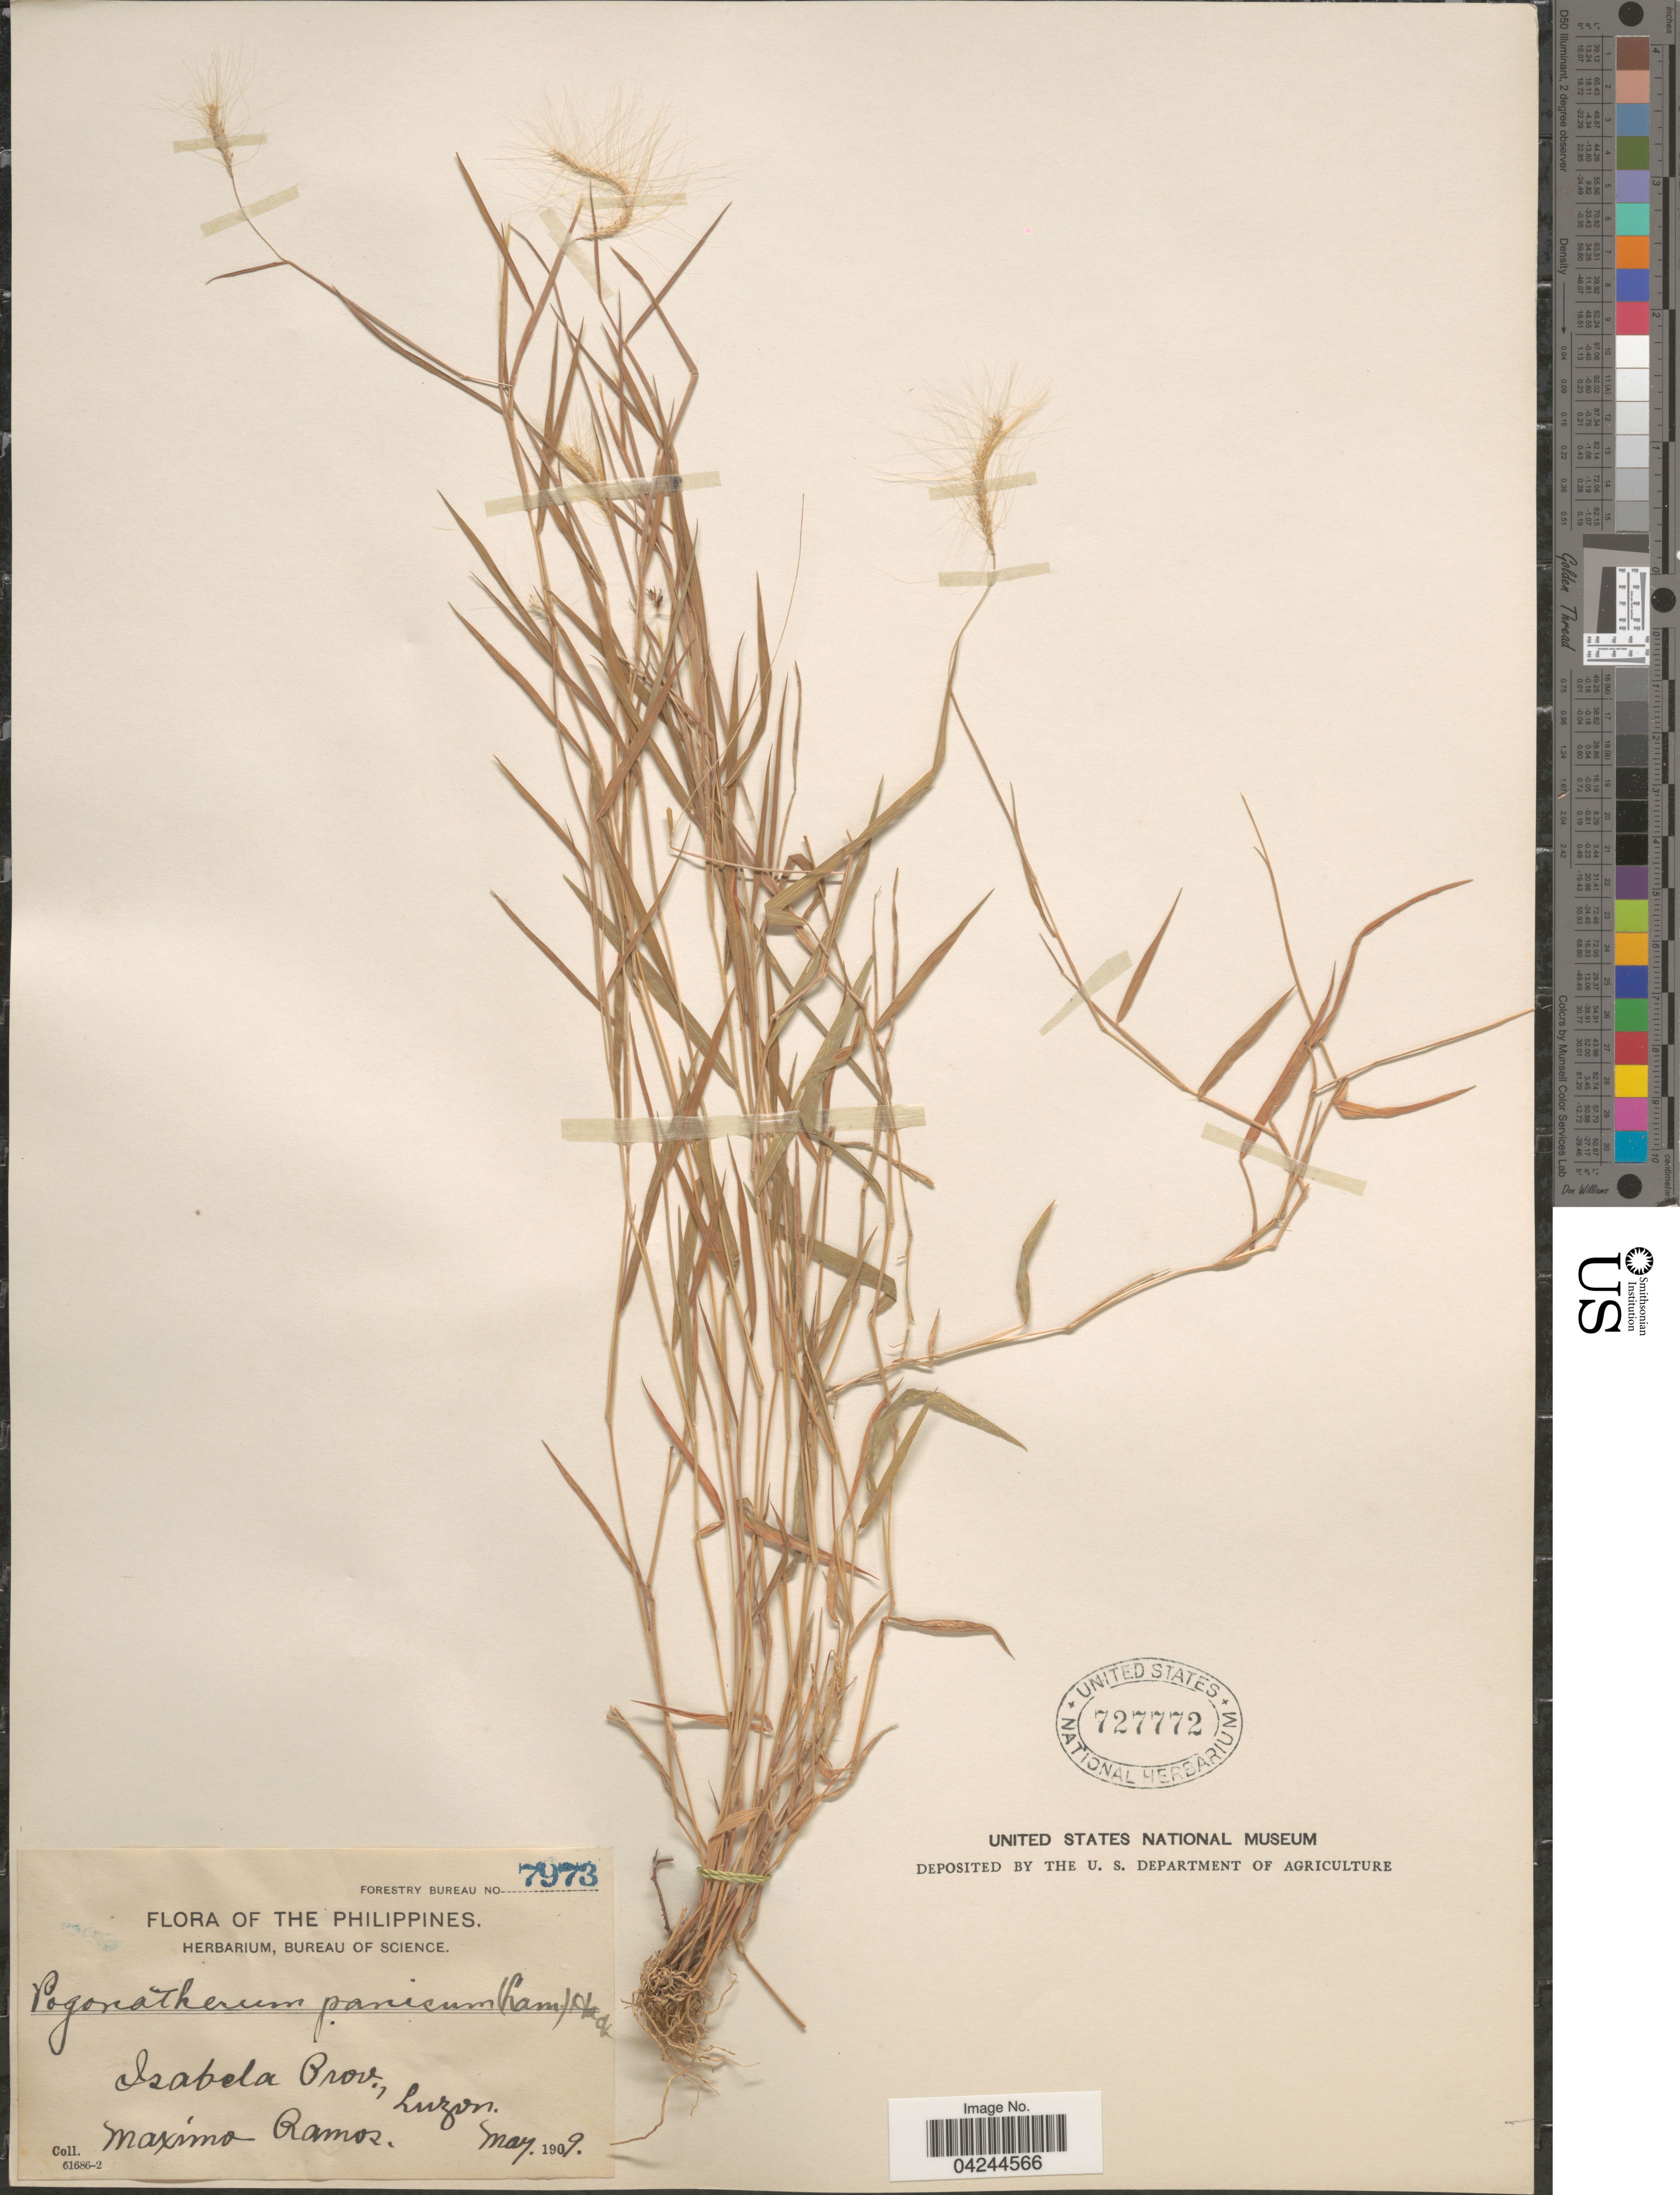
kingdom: Plantae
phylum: Tracheophyta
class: Liliopsida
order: Poales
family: Poaceae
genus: Pogonatherum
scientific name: Pogonatherum crinitum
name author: (Thunb.) Kunth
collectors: M. Ramos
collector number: Forestry Bureau 7973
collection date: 1909-05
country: Philippines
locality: Isabela Prov., Luzon.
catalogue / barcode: US 727772